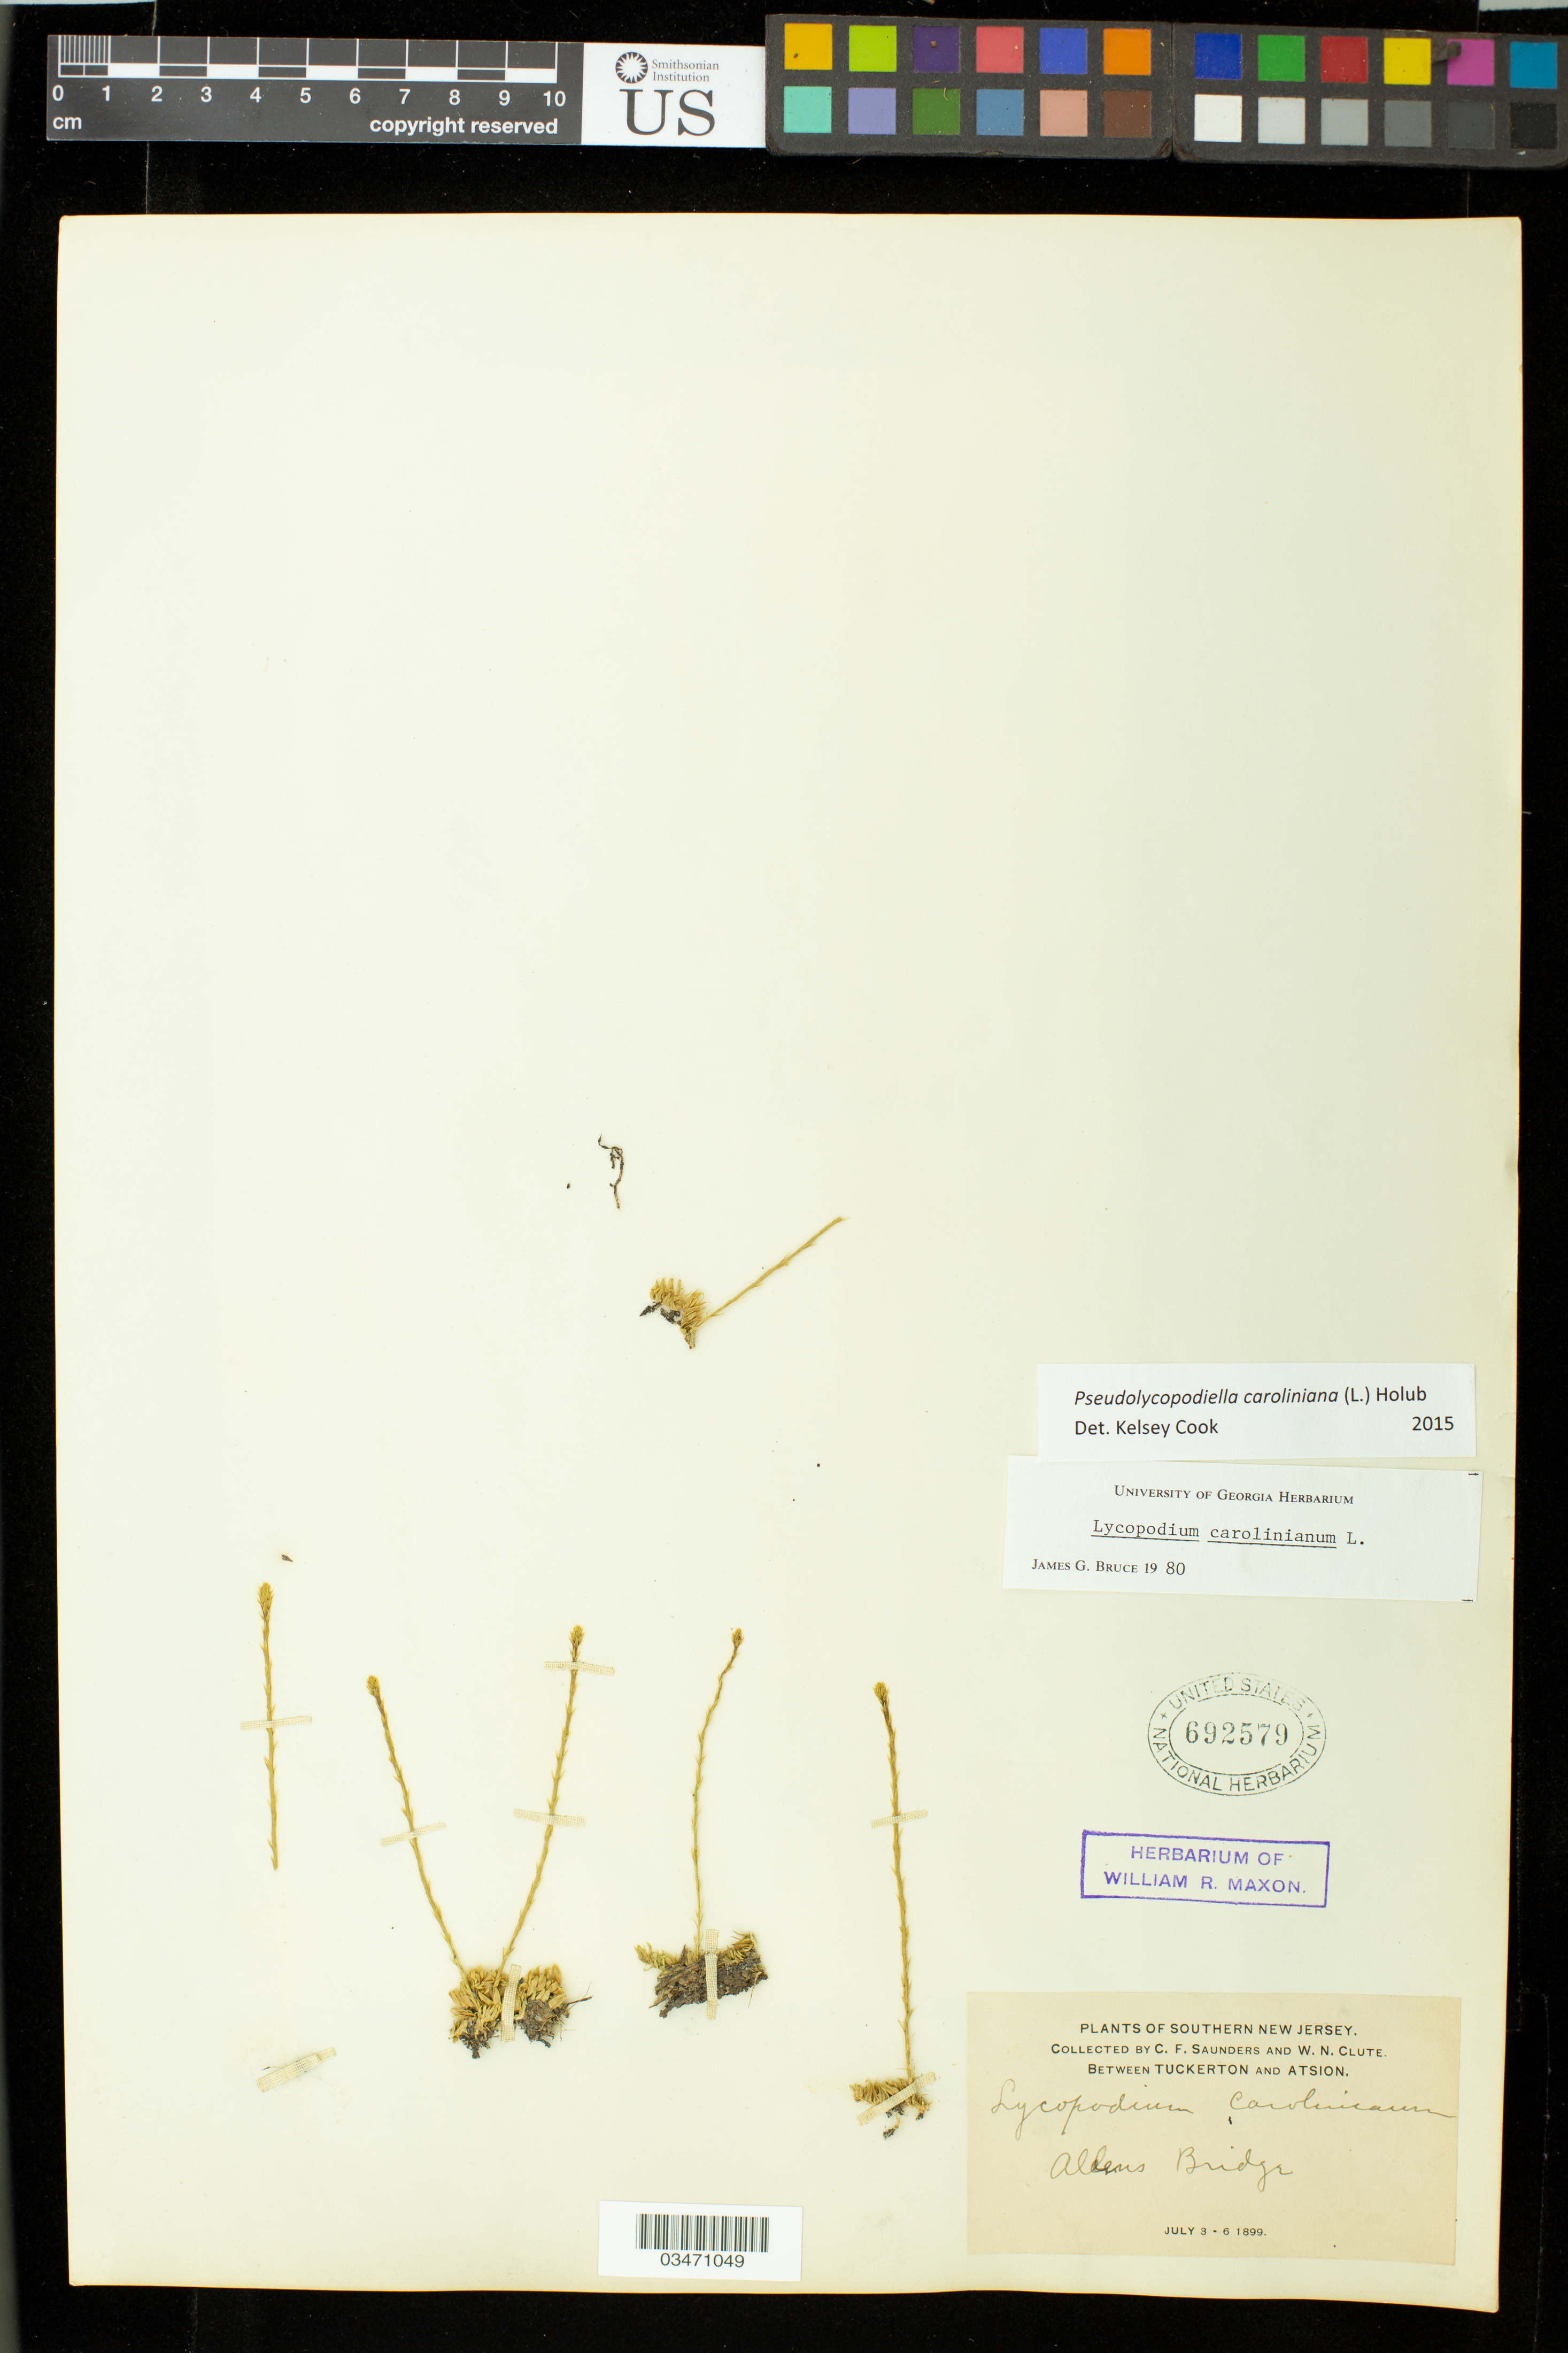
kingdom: Plantae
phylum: Tracheophyta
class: Lycopodiopsida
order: Lycopodiales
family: Lycopodiaceae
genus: Pseudolycopodiella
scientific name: Pseudolycopodiella caroliniana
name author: (L.) Holub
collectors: C.F. Saunders & W. N. Clute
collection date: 1899-07-03/1899-07-06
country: United States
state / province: New Jersey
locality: Southern New Jersey, Between Tuckerton and Atsion.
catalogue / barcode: US 692579